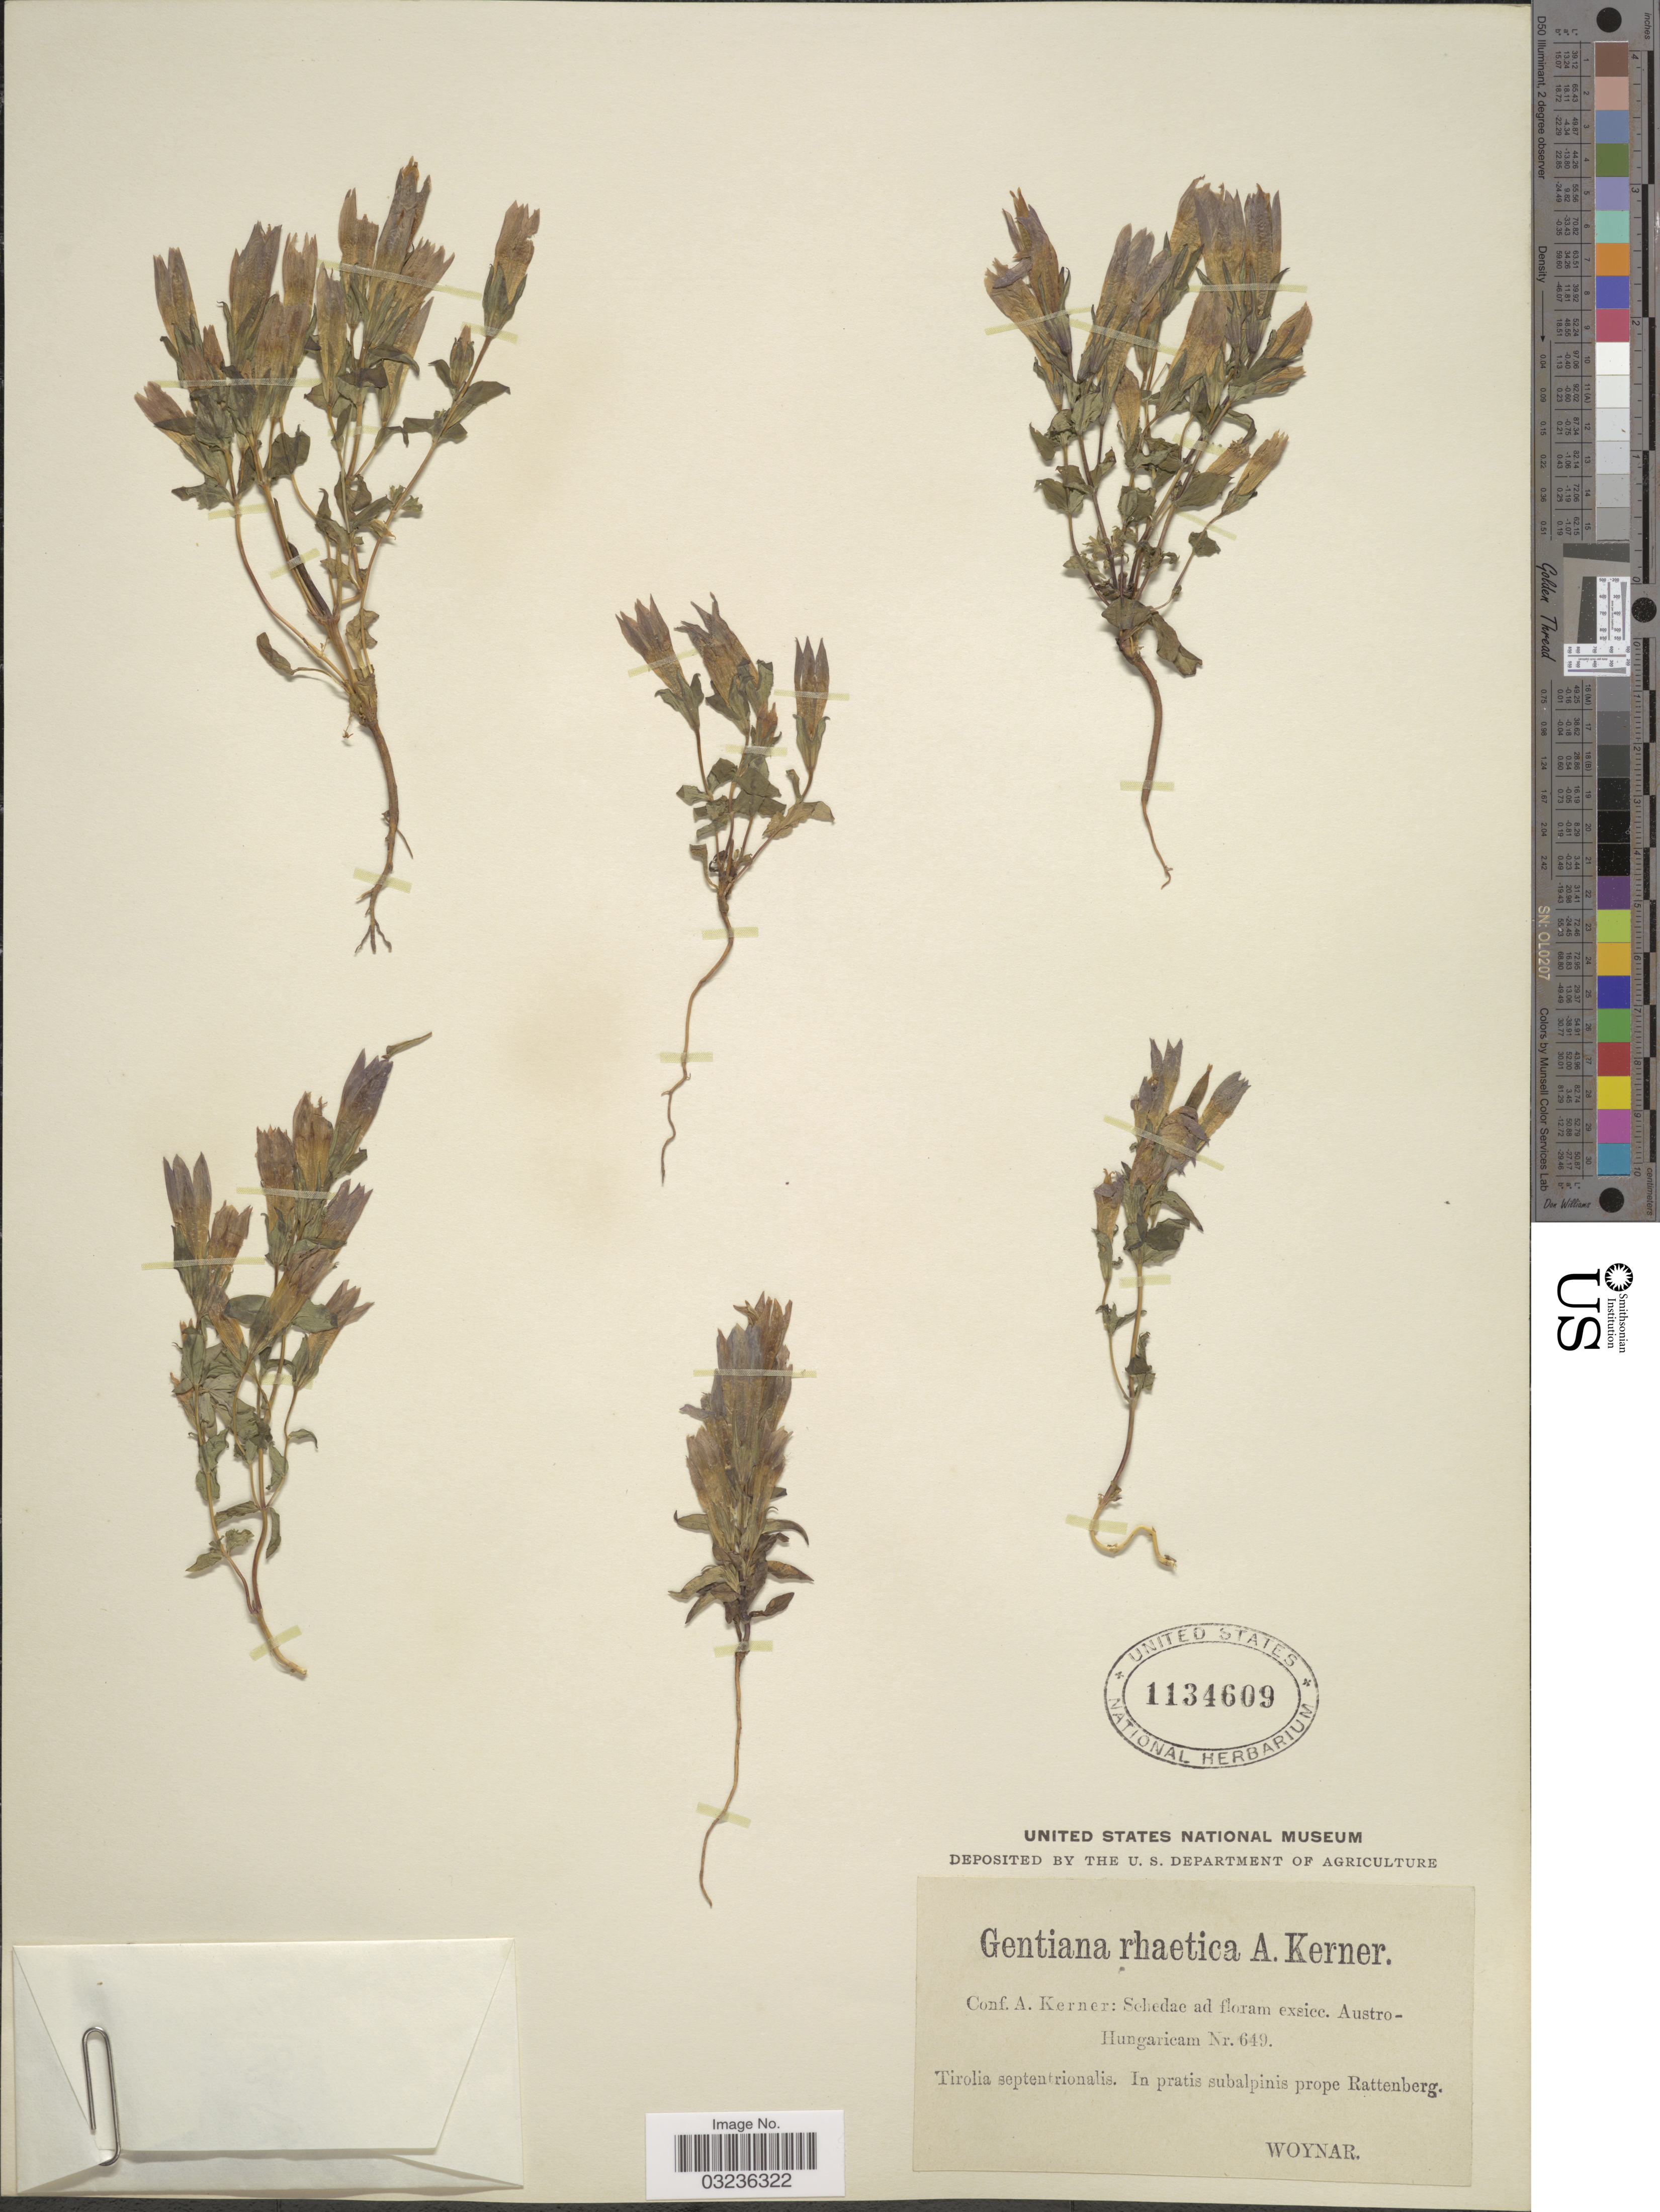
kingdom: Plantae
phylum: Tracheophyta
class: Magnoliopsida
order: Gentianales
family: Gentianaceae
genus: Gentiana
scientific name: Gentiana rhaetica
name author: A. Kern. & Jos. Kern.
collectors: -. Woynar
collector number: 649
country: Austria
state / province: Tirol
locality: Tirolia septentrionalis. In pratis subalpinis prope Rattenberg.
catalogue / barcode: US 1134609